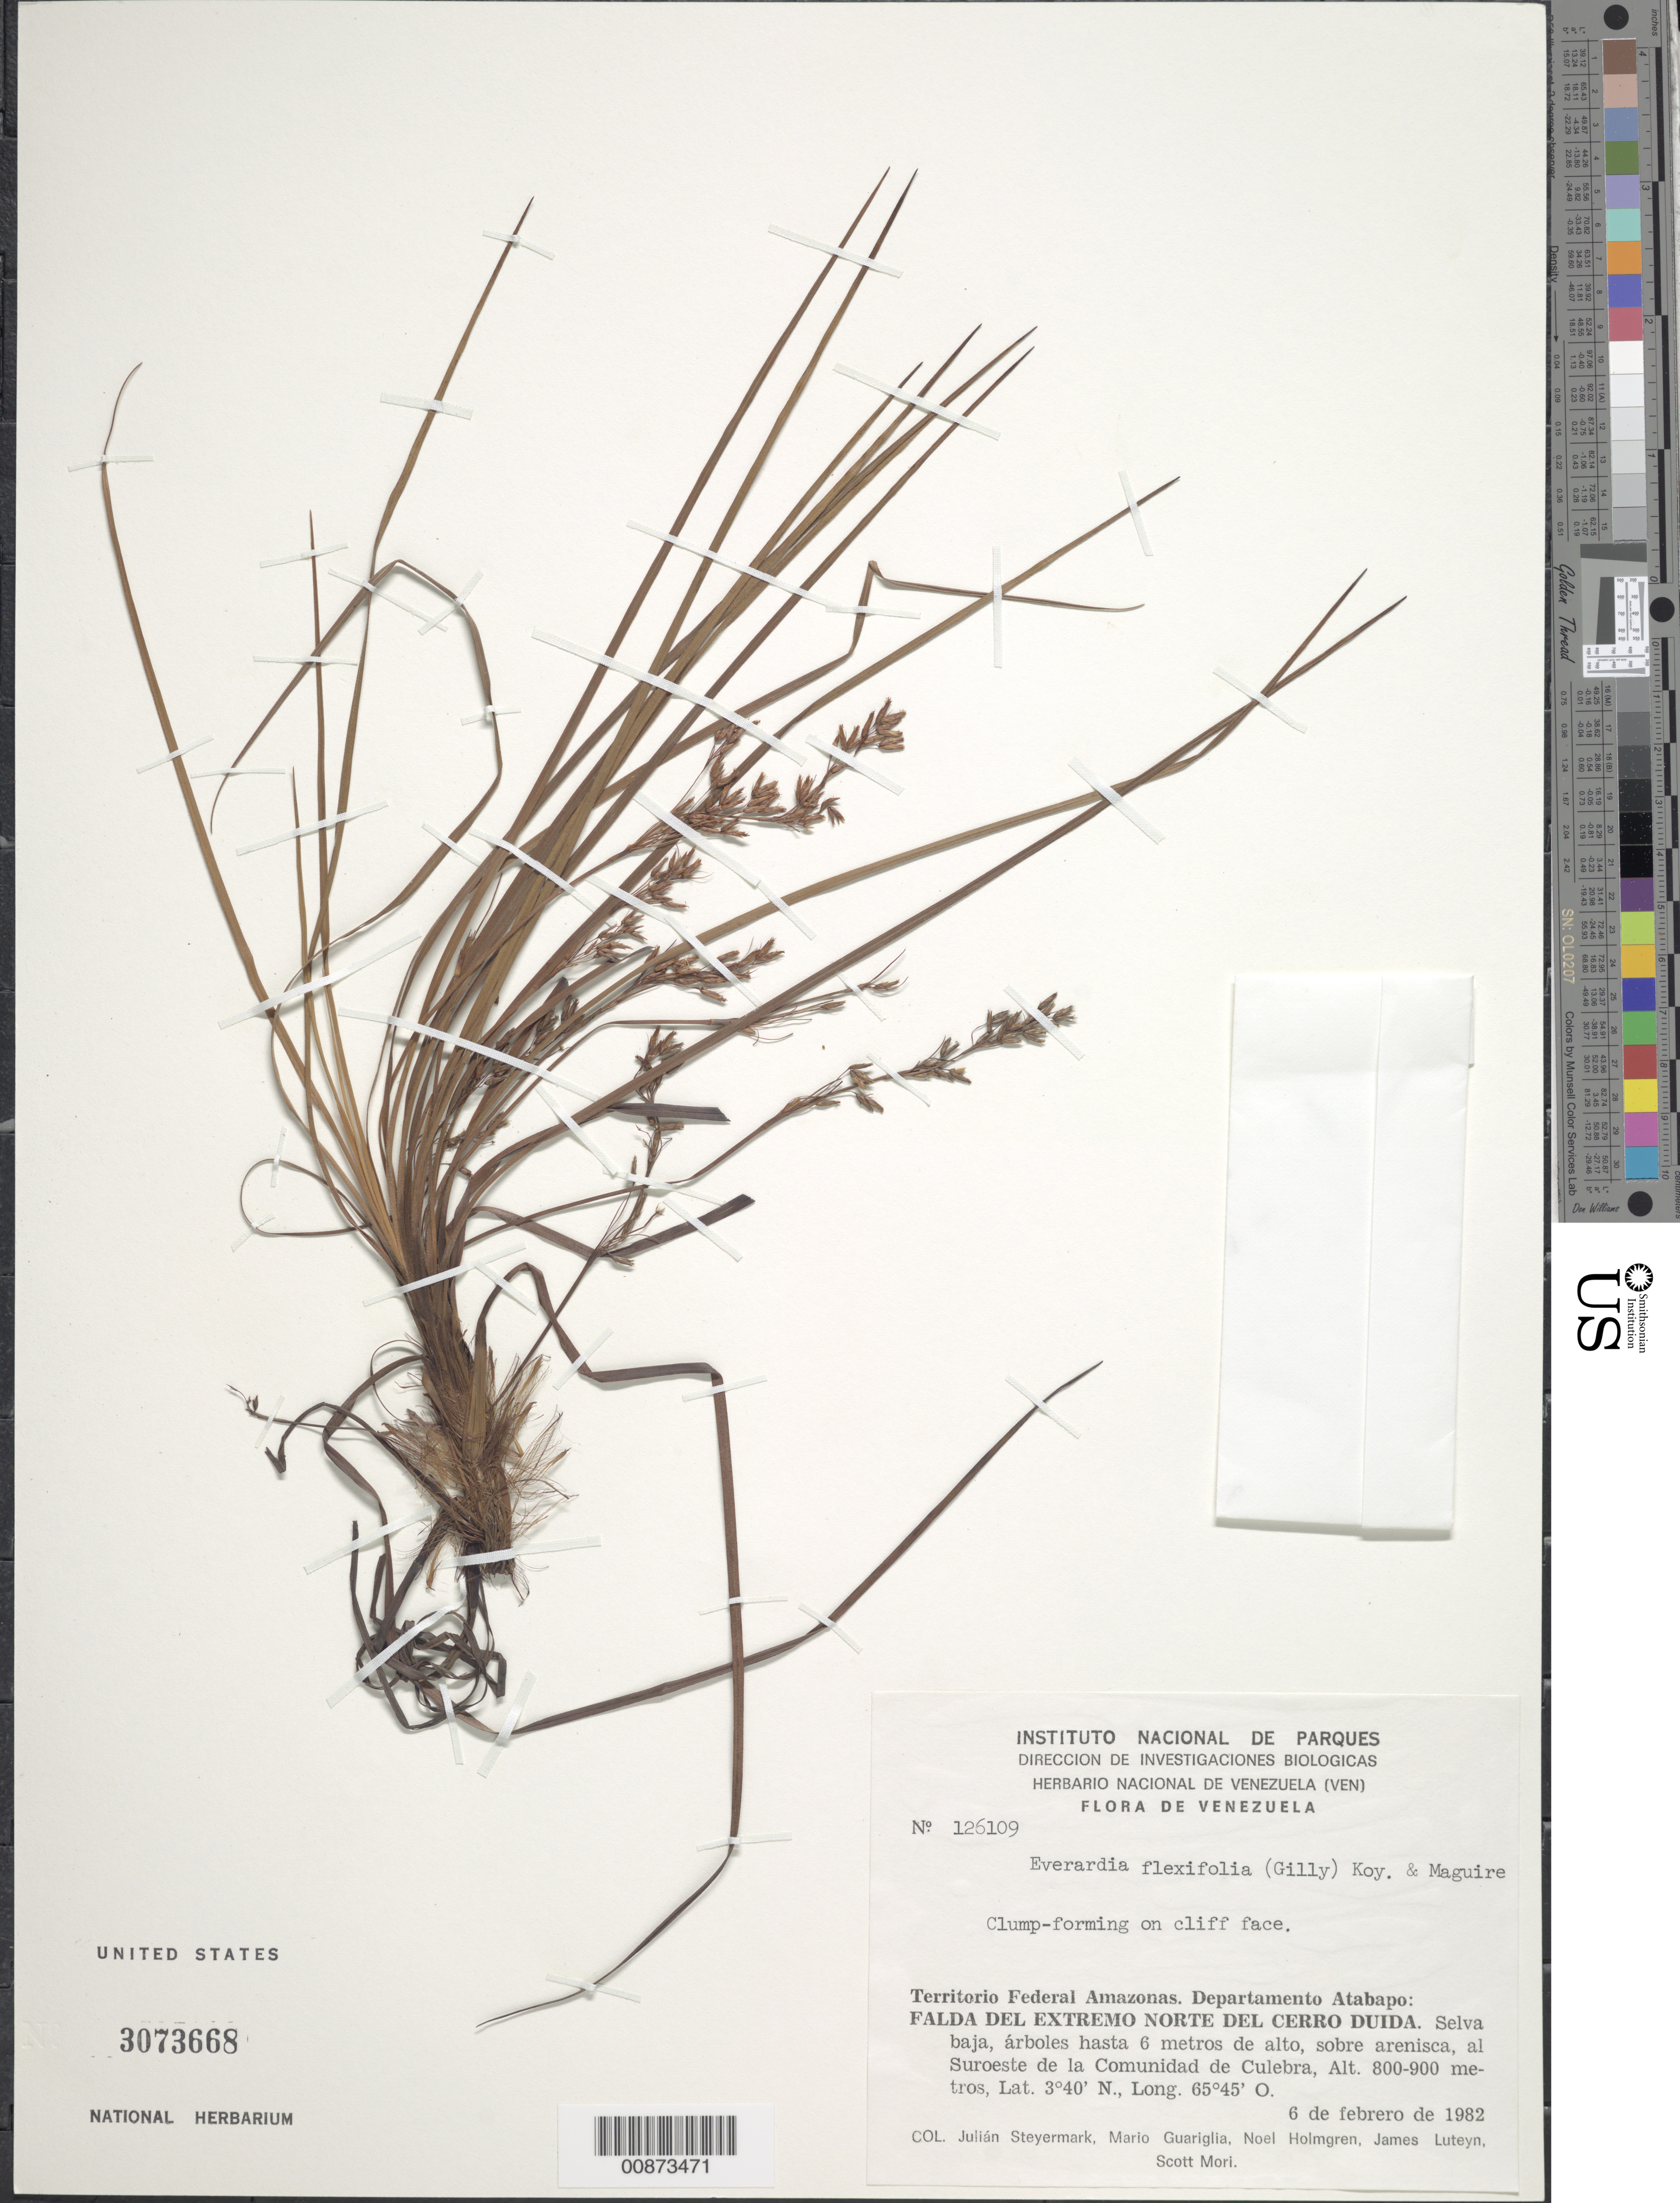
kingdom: Plantae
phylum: Tracheophyta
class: Liliopsida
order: Poales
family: Cyperaceae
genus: Cephalocarpus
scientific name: Cephalocarpus flexifolium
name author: (Gilly) S.M. Costa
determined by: Strong, Mark T., (BOT), Smithsonian Institution - National Museum of Natural History (UNITED STATES)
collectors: J. Steyermark, M. Guariglia P., N. H. Holmgren, J. L. Luteyn & S. Mori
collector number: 126109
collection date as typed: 6-Feb-82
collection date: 1982-02-06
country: Venezuela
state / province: Amazonas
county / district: Atabapo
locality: Cerro Duida, falda del N, SO de la Comunidad de Culebra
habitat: Selva baja, arboles hasta 6 m de alto, sobre arenisca; on cliff face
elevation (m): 800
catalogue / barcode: US 3073668